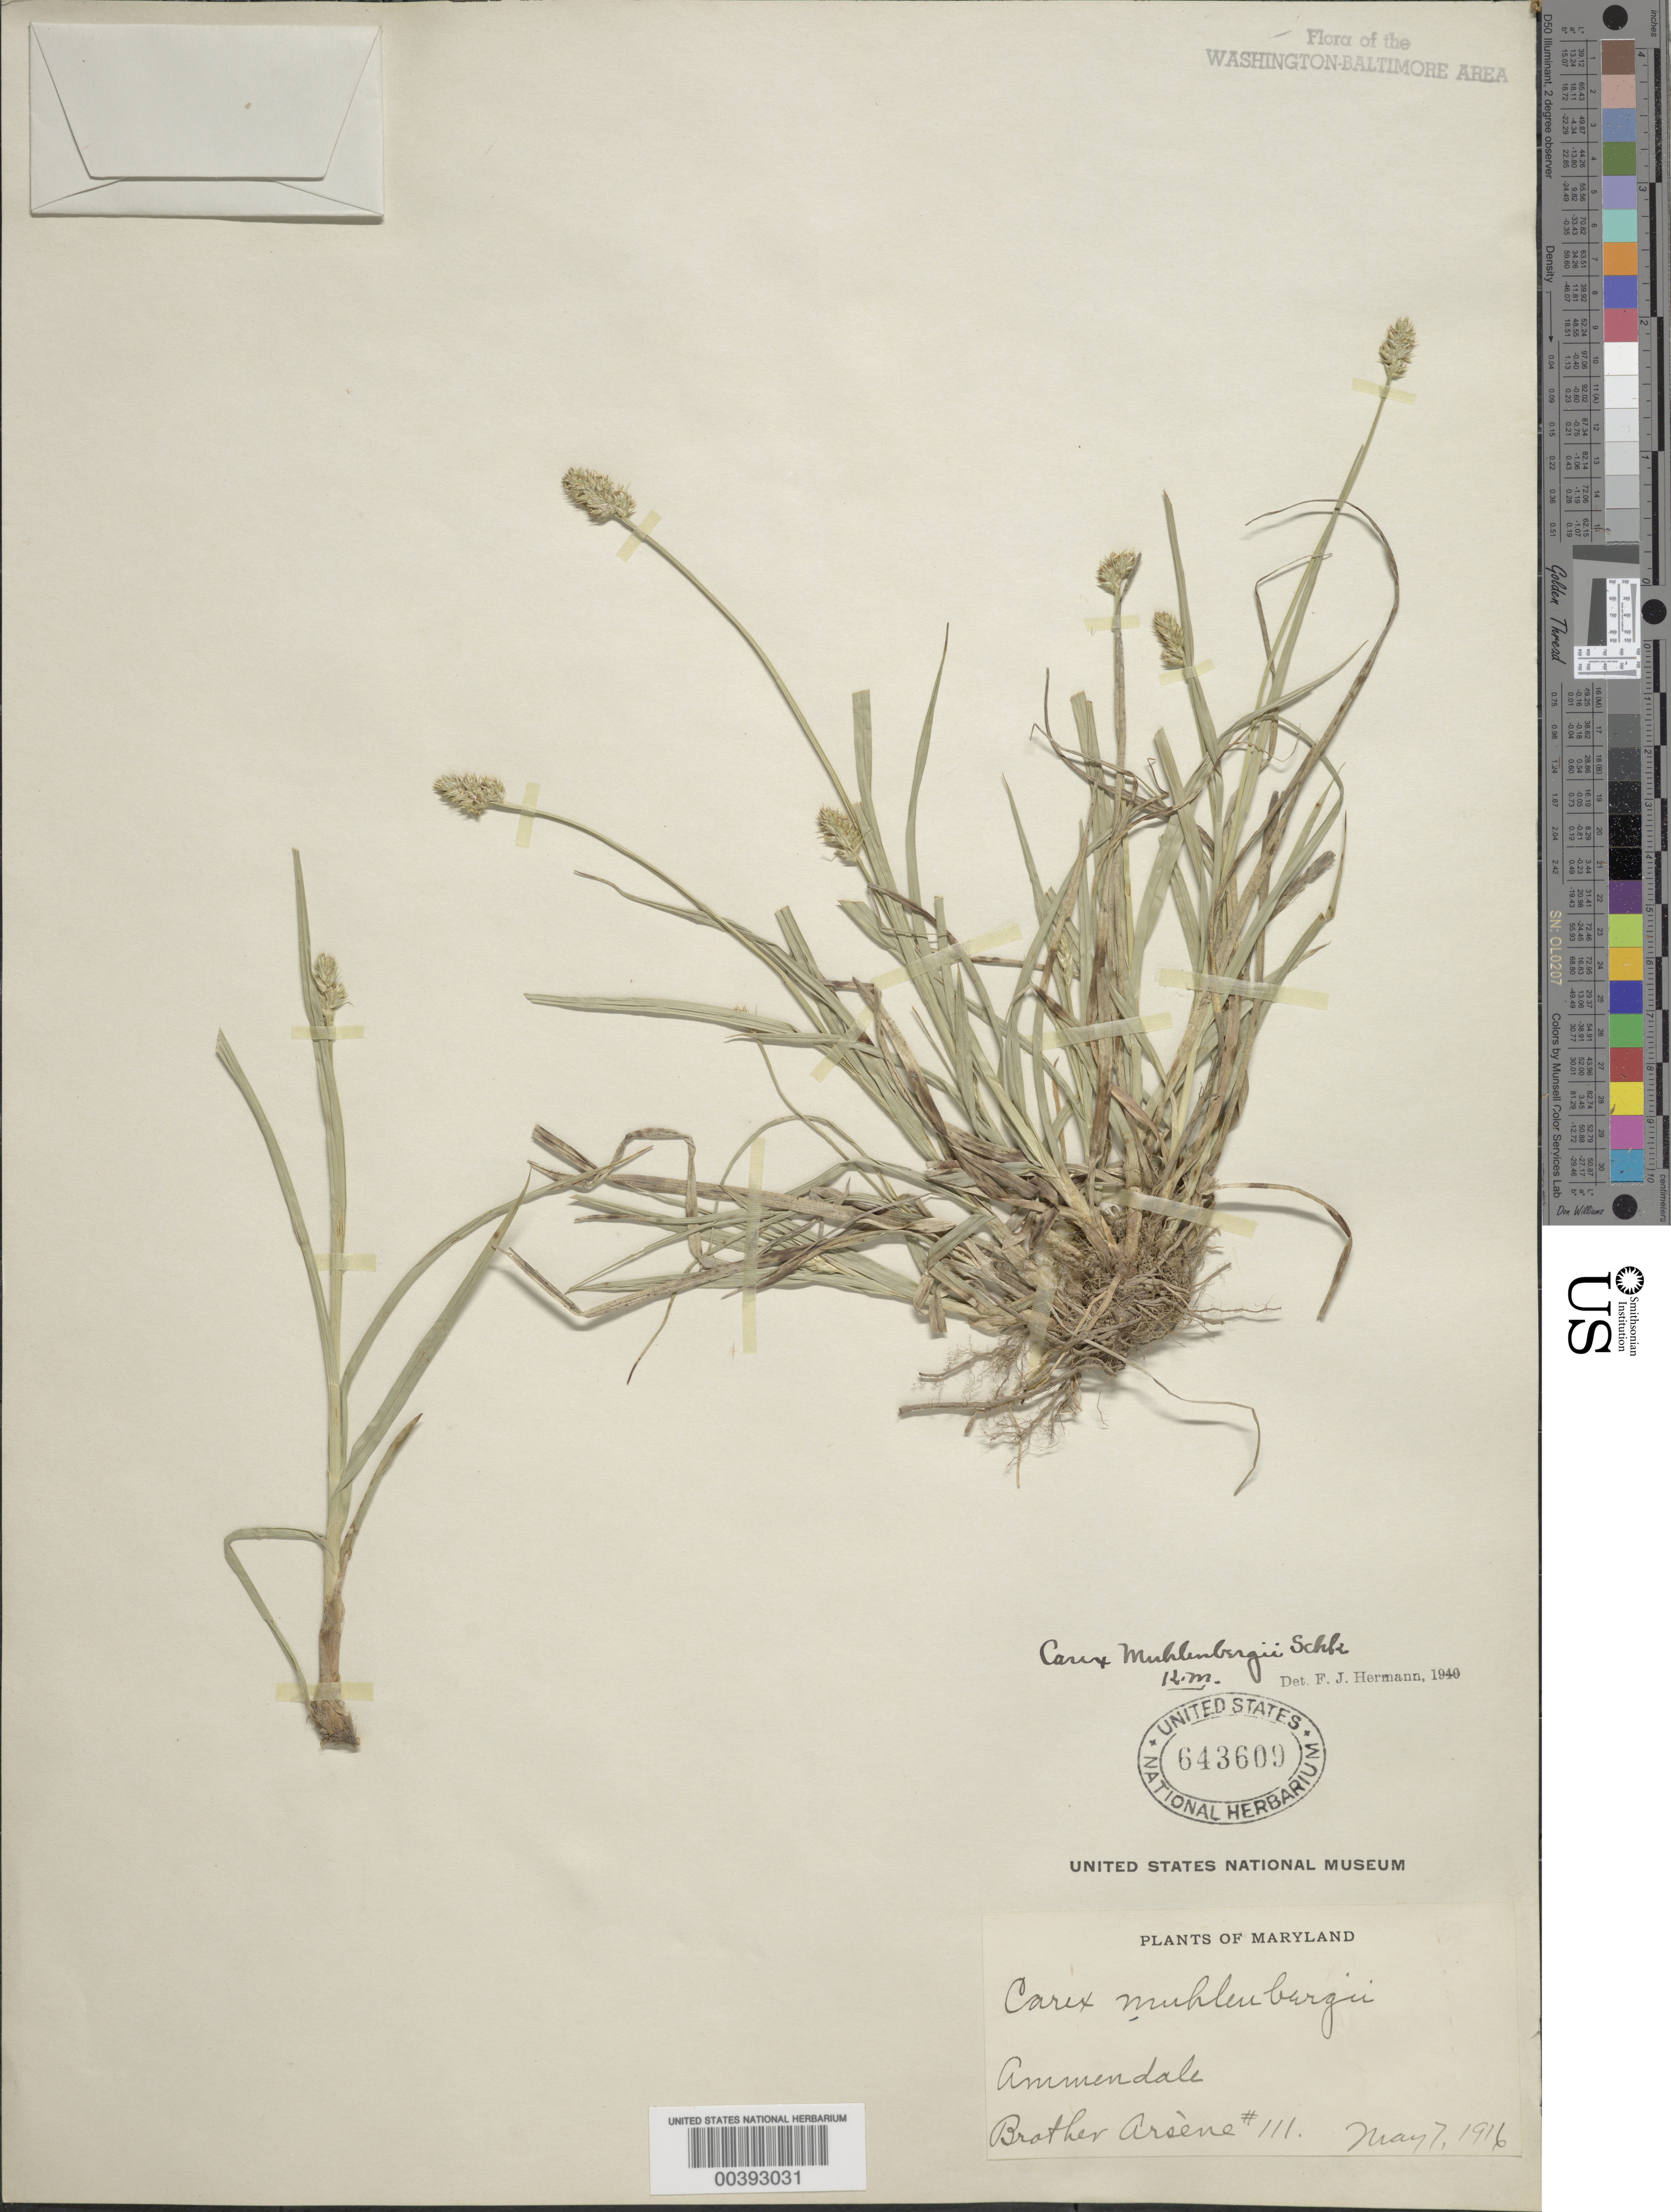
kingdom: Plantae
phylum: Tracheophyta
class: Liliopsida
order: Poales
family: Cyperaceae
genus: Carex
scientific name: Carex muehlenbergii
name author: Willd.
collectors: Bro. G. Arsène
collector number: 111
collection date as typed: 07 May 1916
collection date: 1916-05-07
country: United States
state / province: Maryland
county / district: Prince George's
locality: Ammendale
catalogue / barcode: US 643609